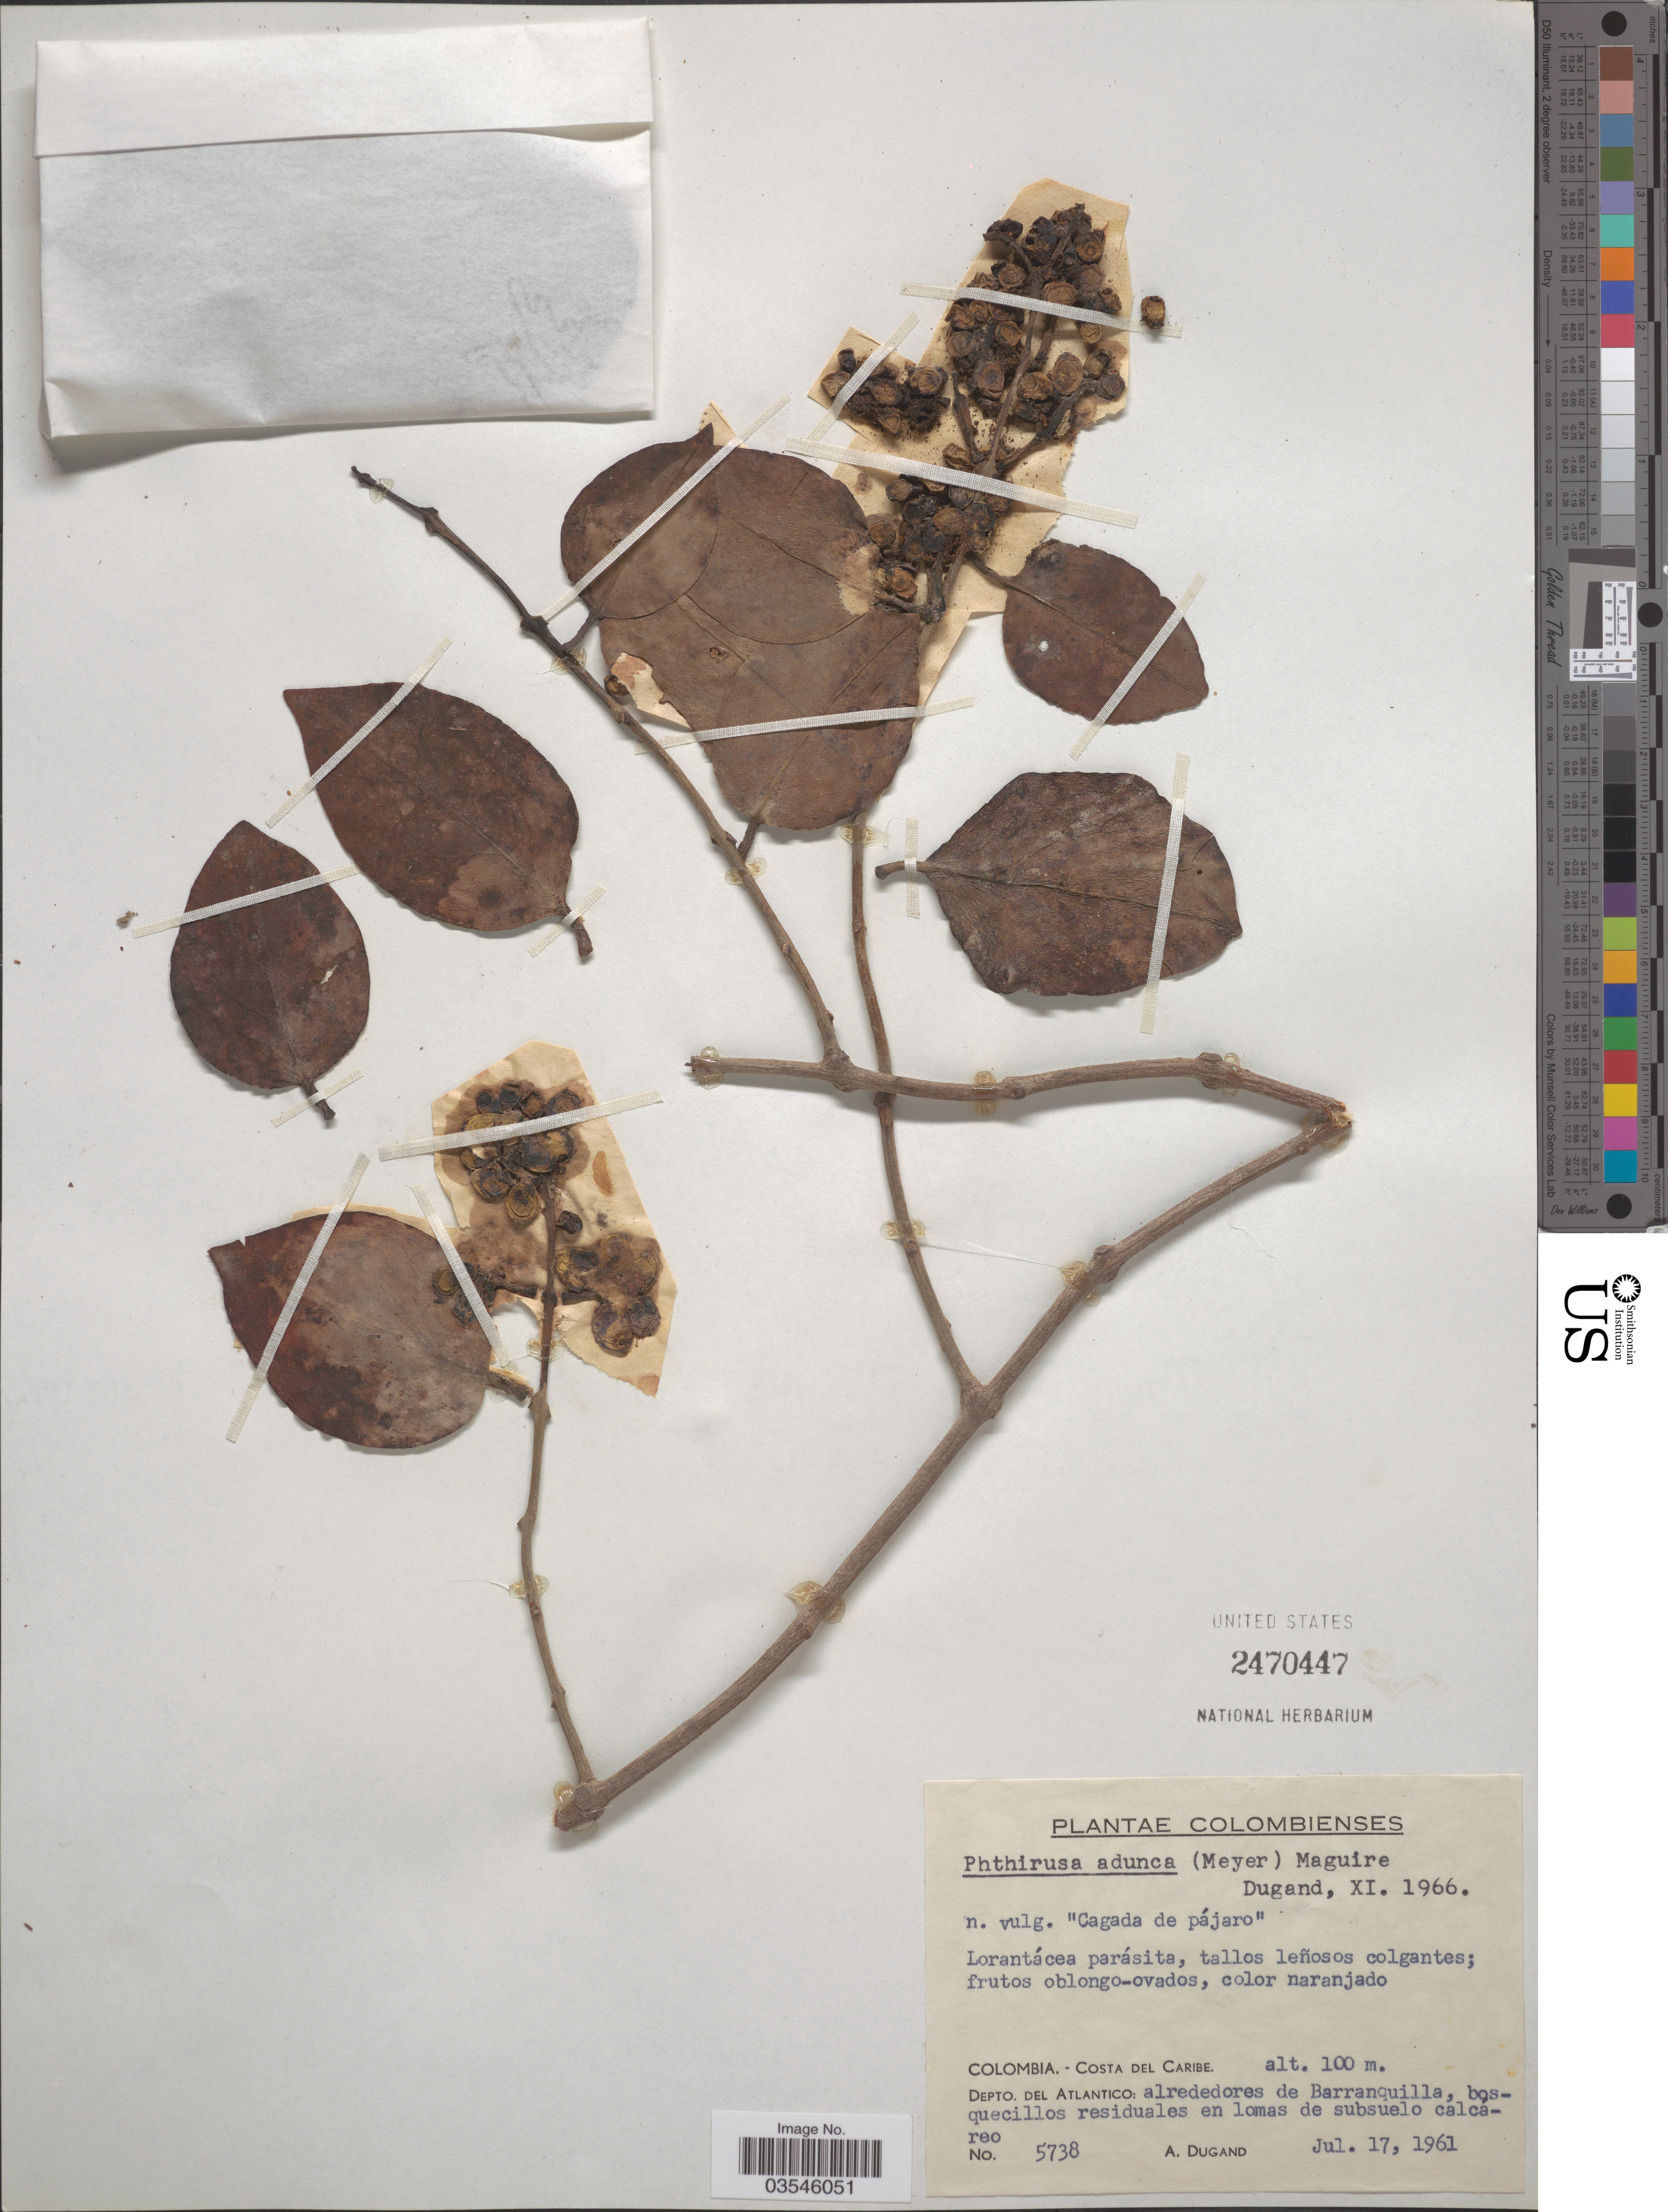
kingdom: Plantae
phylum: Tracheophyta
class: Magnoliopsida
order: Santalales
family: Loranthaceae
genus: Phthirusa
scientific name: Phthirusa adunca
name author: (G. Mey.) Maguire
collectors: A. Dugand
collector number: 5738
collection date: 1961-07-17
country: Colombia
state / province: Atlántico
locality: Costa del Caribe. Depto. del Atlantico: alrededores de Barranquilla, bosquecillos residuales en lomas de subsuelo calcareo.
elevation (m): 100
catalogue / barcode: US 2470447